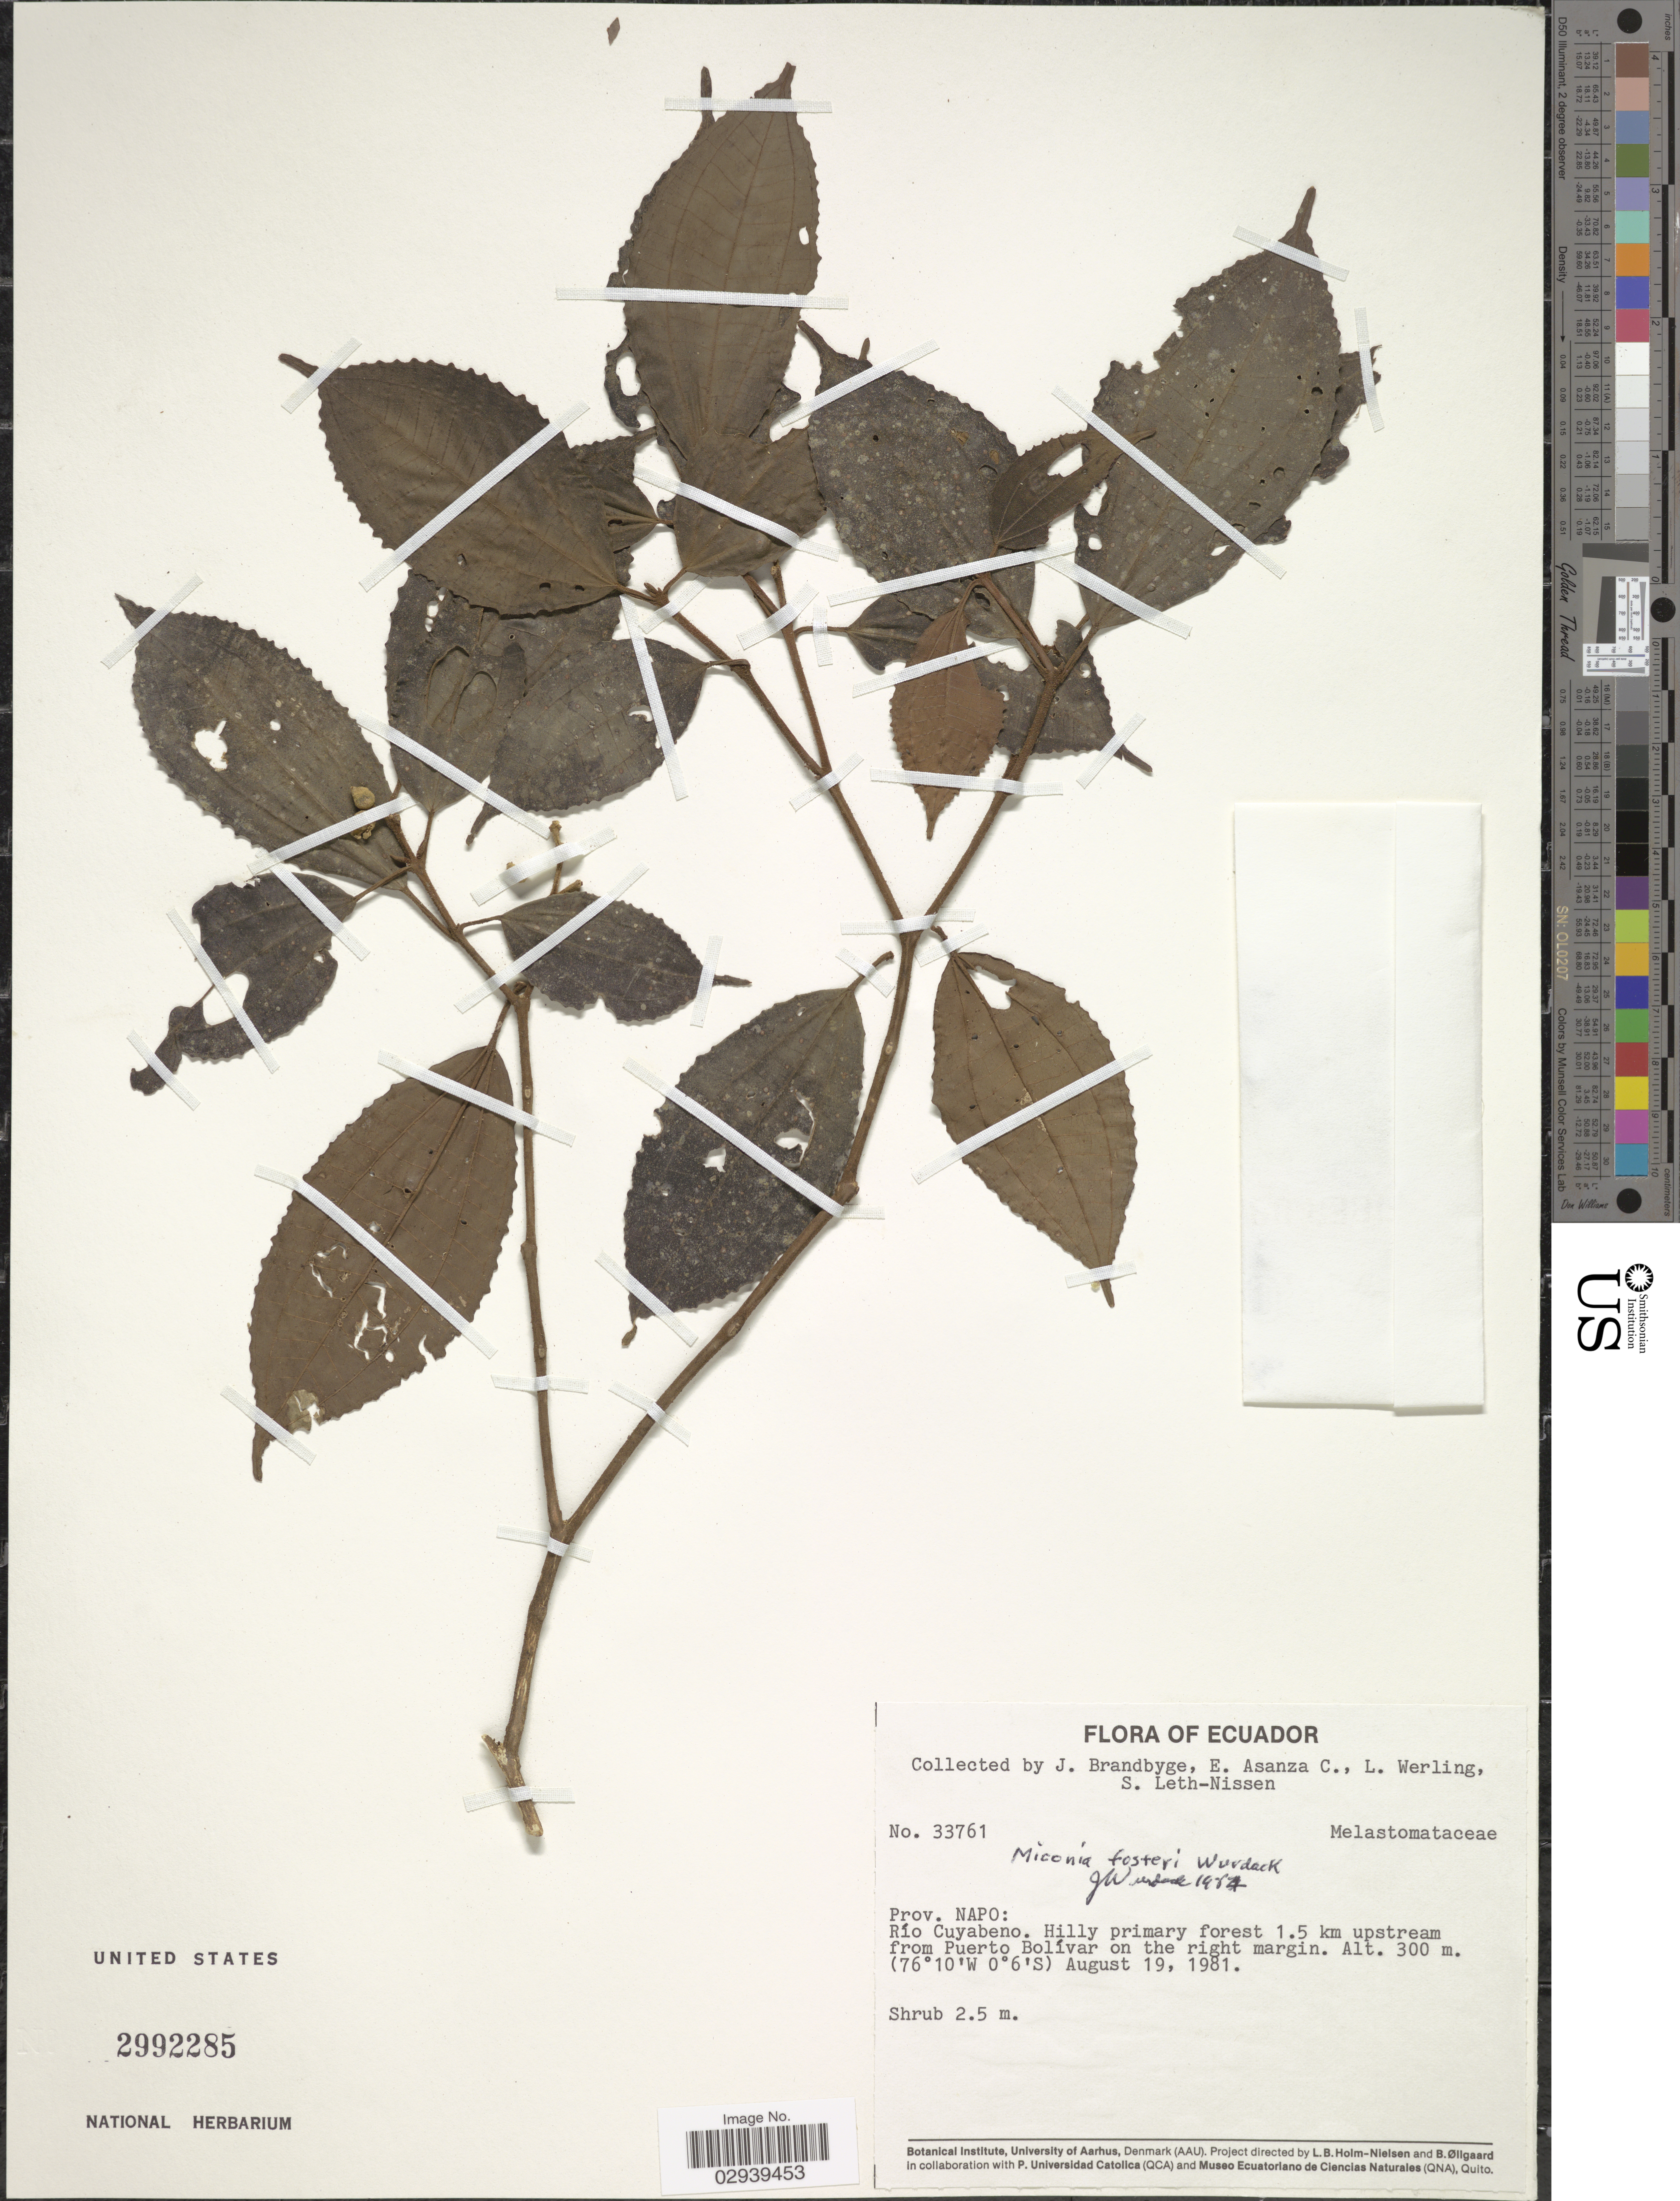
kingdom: Plantae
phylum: Tracheophyta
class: Magnoliopsida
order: Myrtales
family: Melastomataceae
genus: Miconia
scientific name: Miconia fosteri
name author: Wurdack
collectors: J. Brandbyge, E. Asanza C., L. Werling & S. Leth-Nissen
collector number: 33761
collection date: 1981-07-19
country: Ecuador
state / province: Napo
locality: Río Cuyabeno. Hilly primary forest 1.5 km upstream from Puerto Boliívar on the right margin.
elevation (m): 300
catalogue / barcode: US 2992285